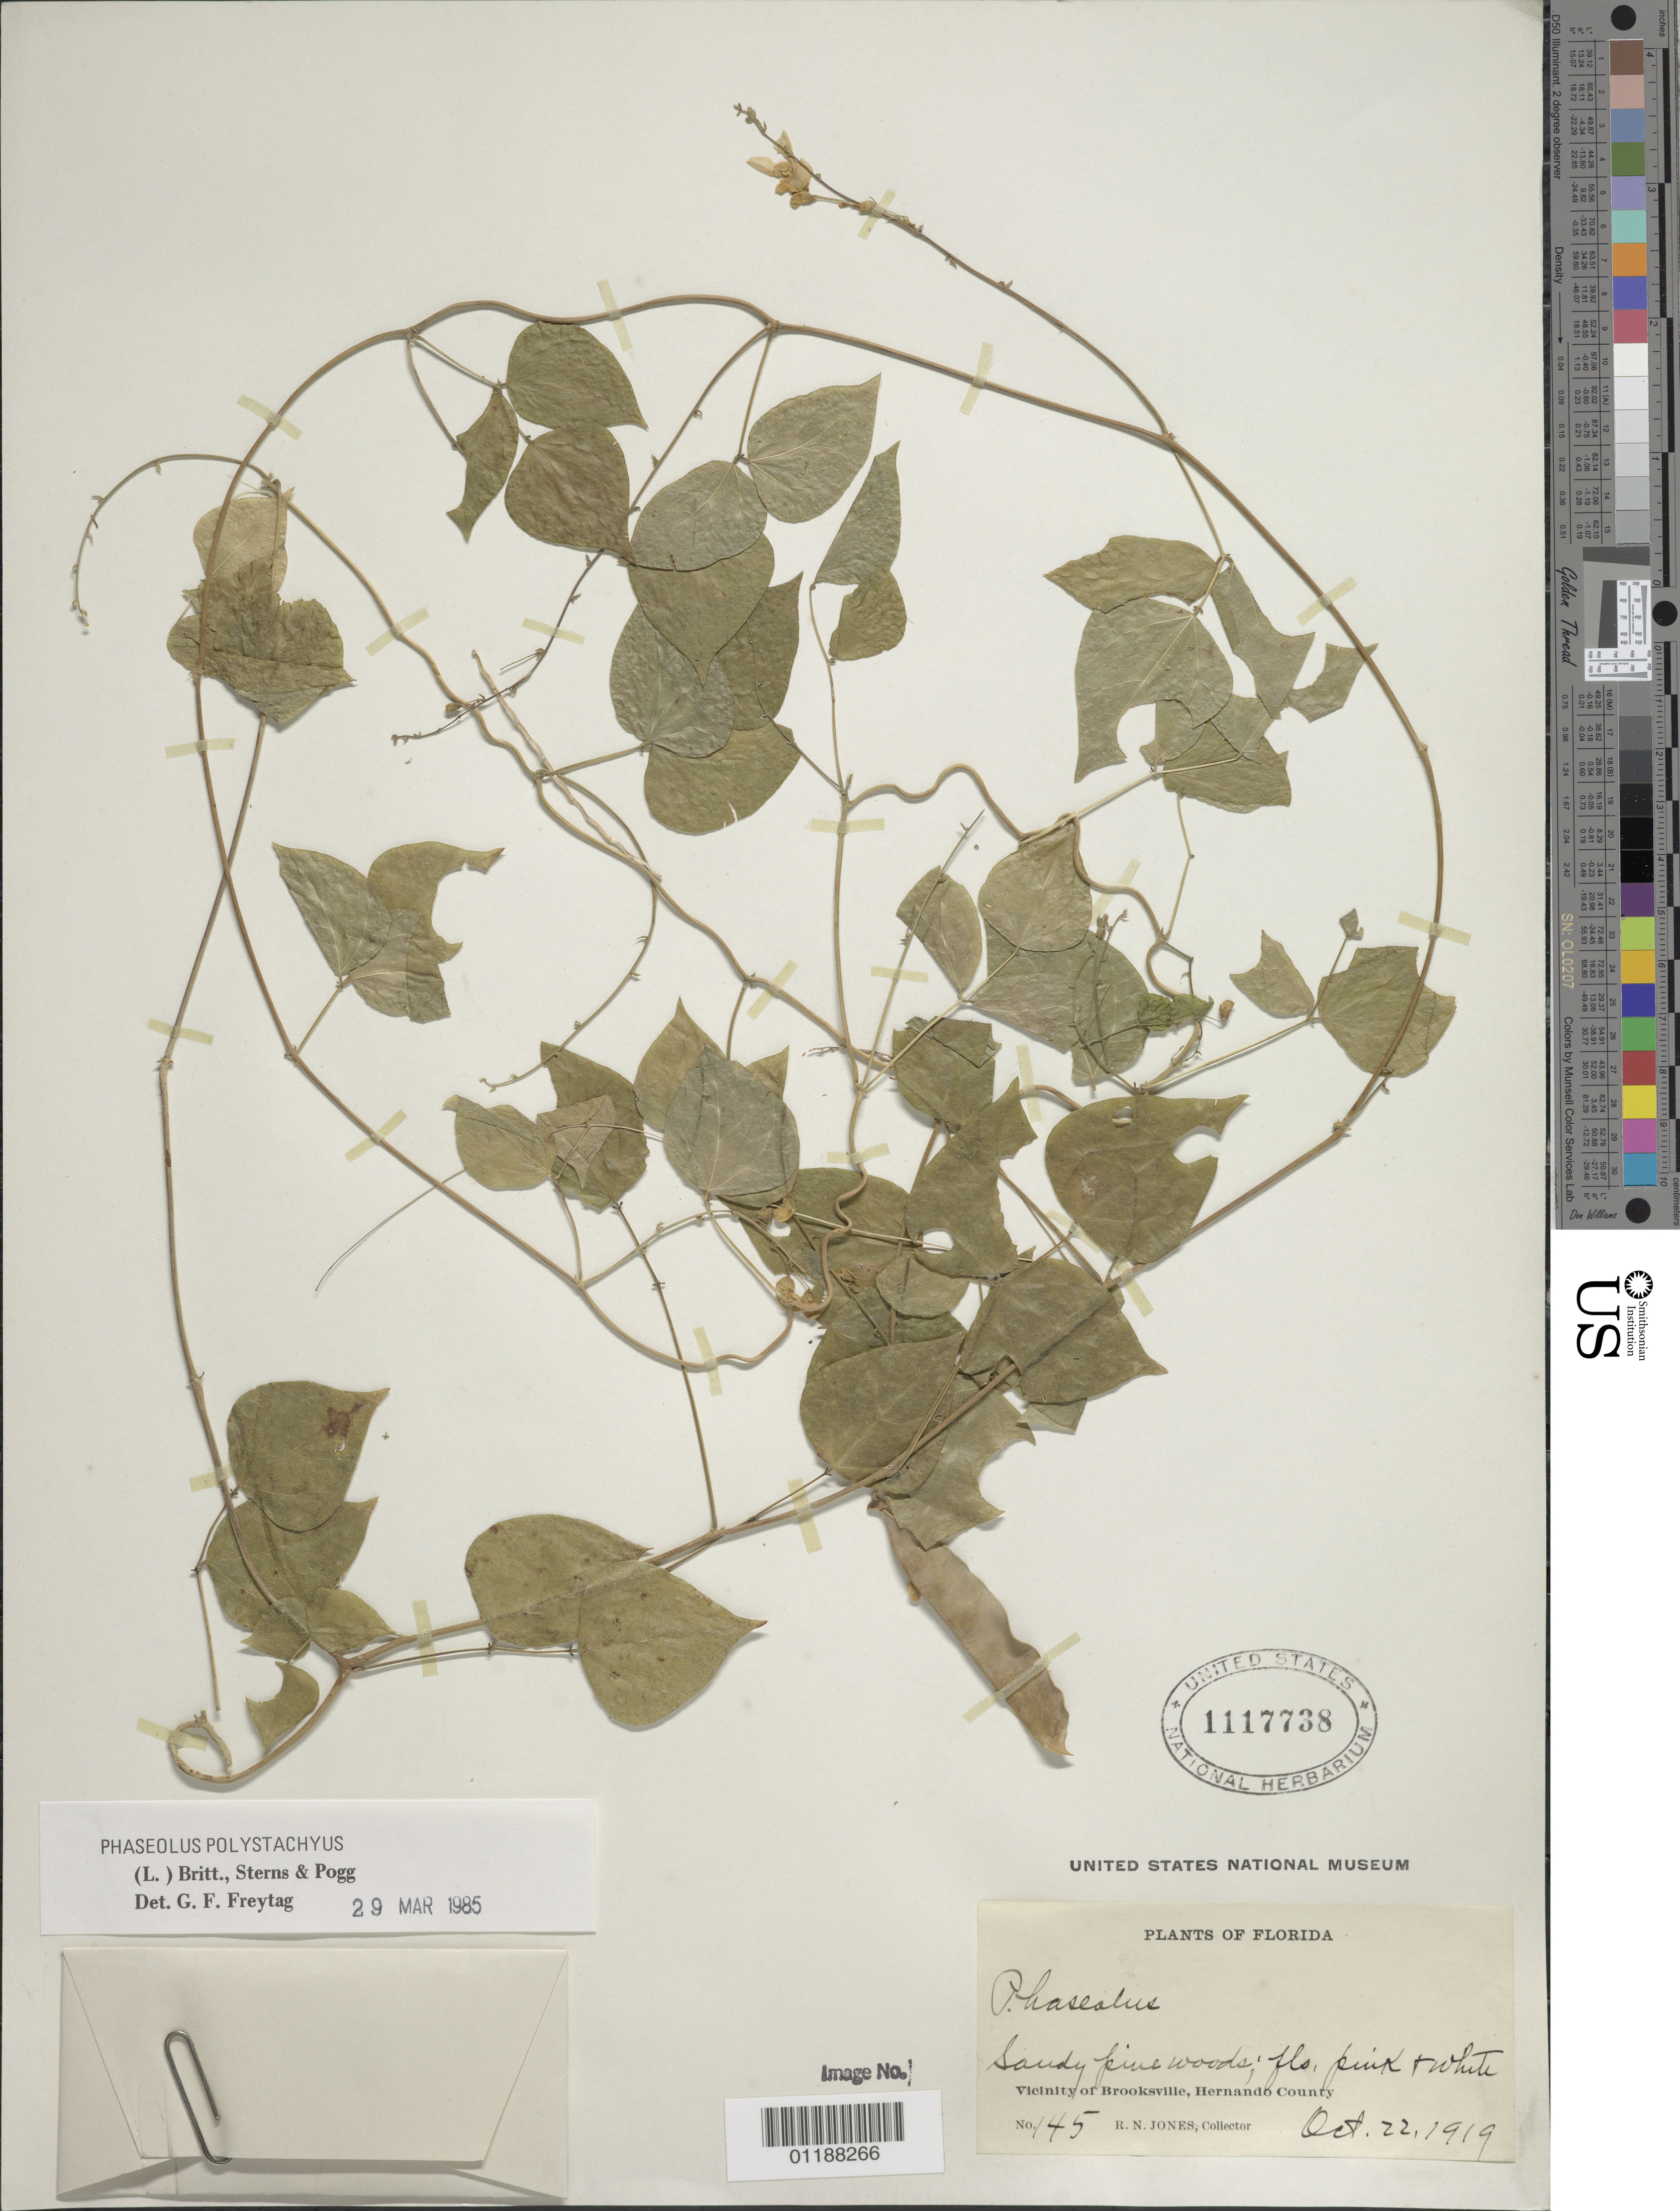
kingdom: Plantae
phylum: Tracheophyta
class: Magnoliopsida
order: Fabales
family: Fabaceae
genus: Phaseolus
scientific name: Phaseolus polystachios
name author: (L.) Britton, Stearns & Poggenb.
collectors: R. N. Jones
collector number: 145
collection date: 1919-10-22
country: United States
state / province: Florida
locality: Sandy pine woods, Vicinity of Brooksville, Hernando County.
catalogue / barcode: US 1117738